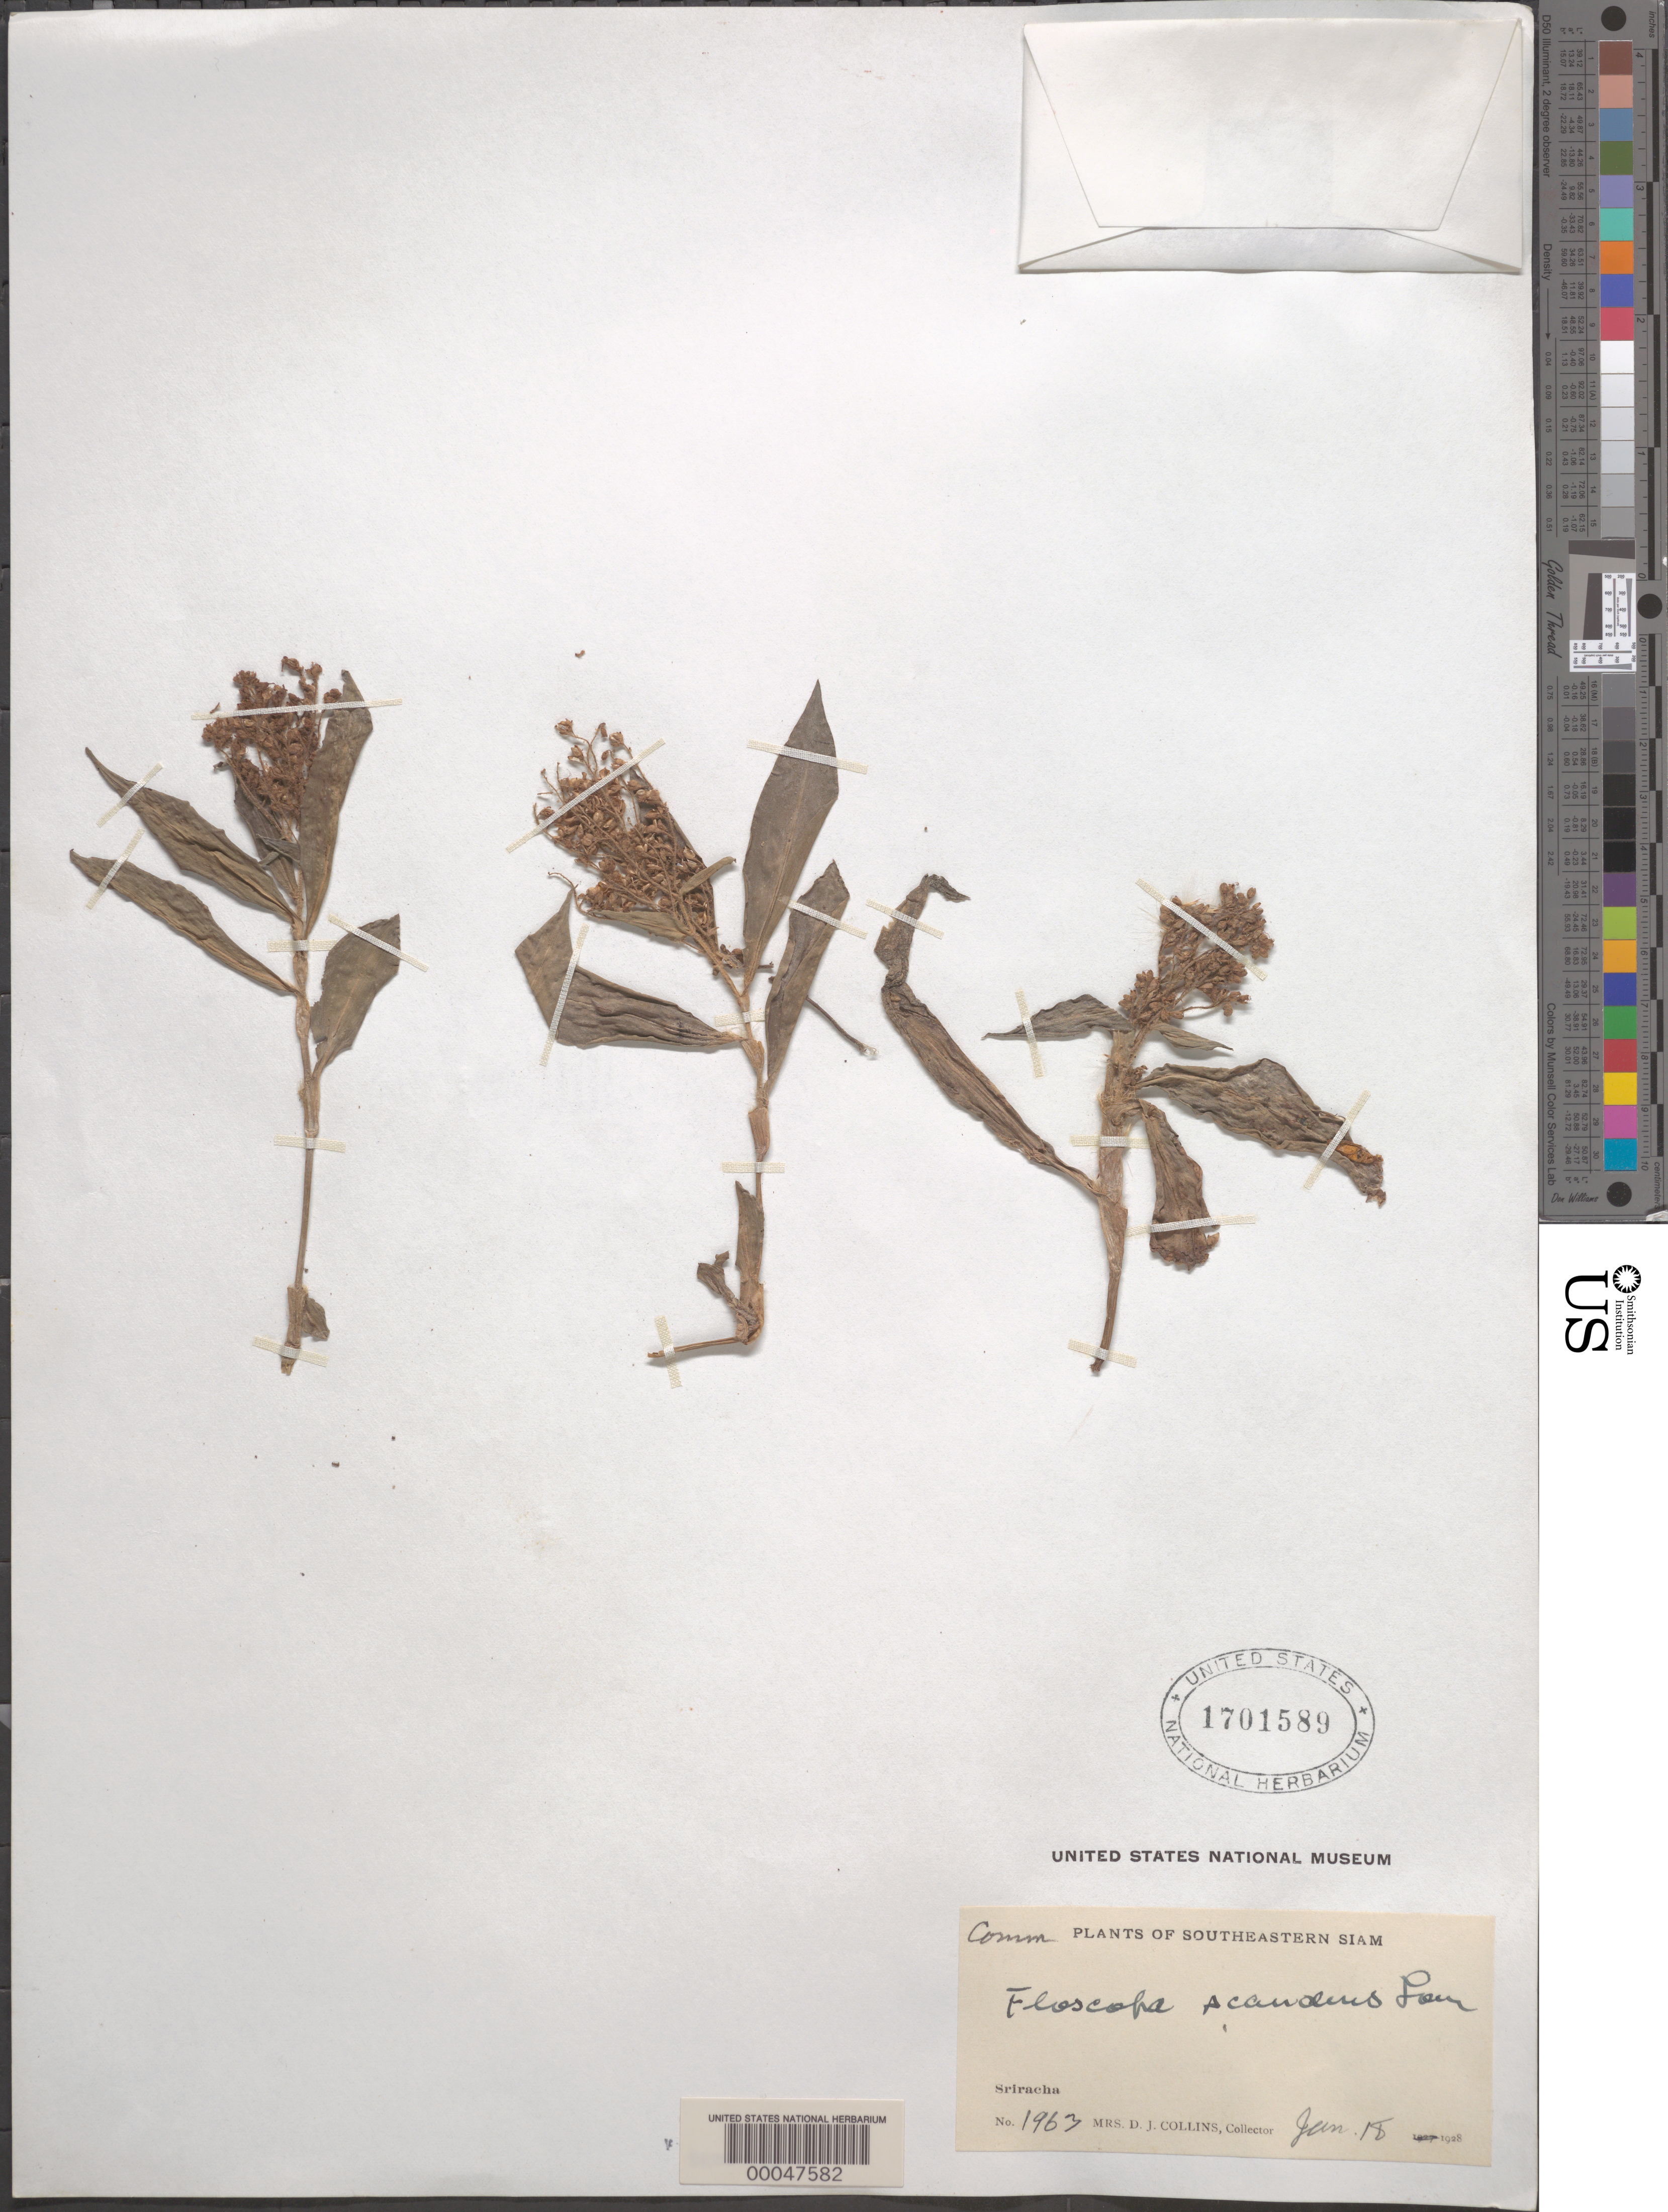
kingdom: Plantae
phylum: Tracheophyta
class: Liliopsida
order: Commelinales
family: Commelinaceae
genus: Floscopa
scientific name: Floscopa scandens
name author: Lour.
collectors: Mrs. D. J. Collins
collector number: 1963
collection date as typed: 18 Jan 1928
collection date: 1928-01-18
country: Thailand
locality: Sriracha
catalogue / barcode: US 1701589